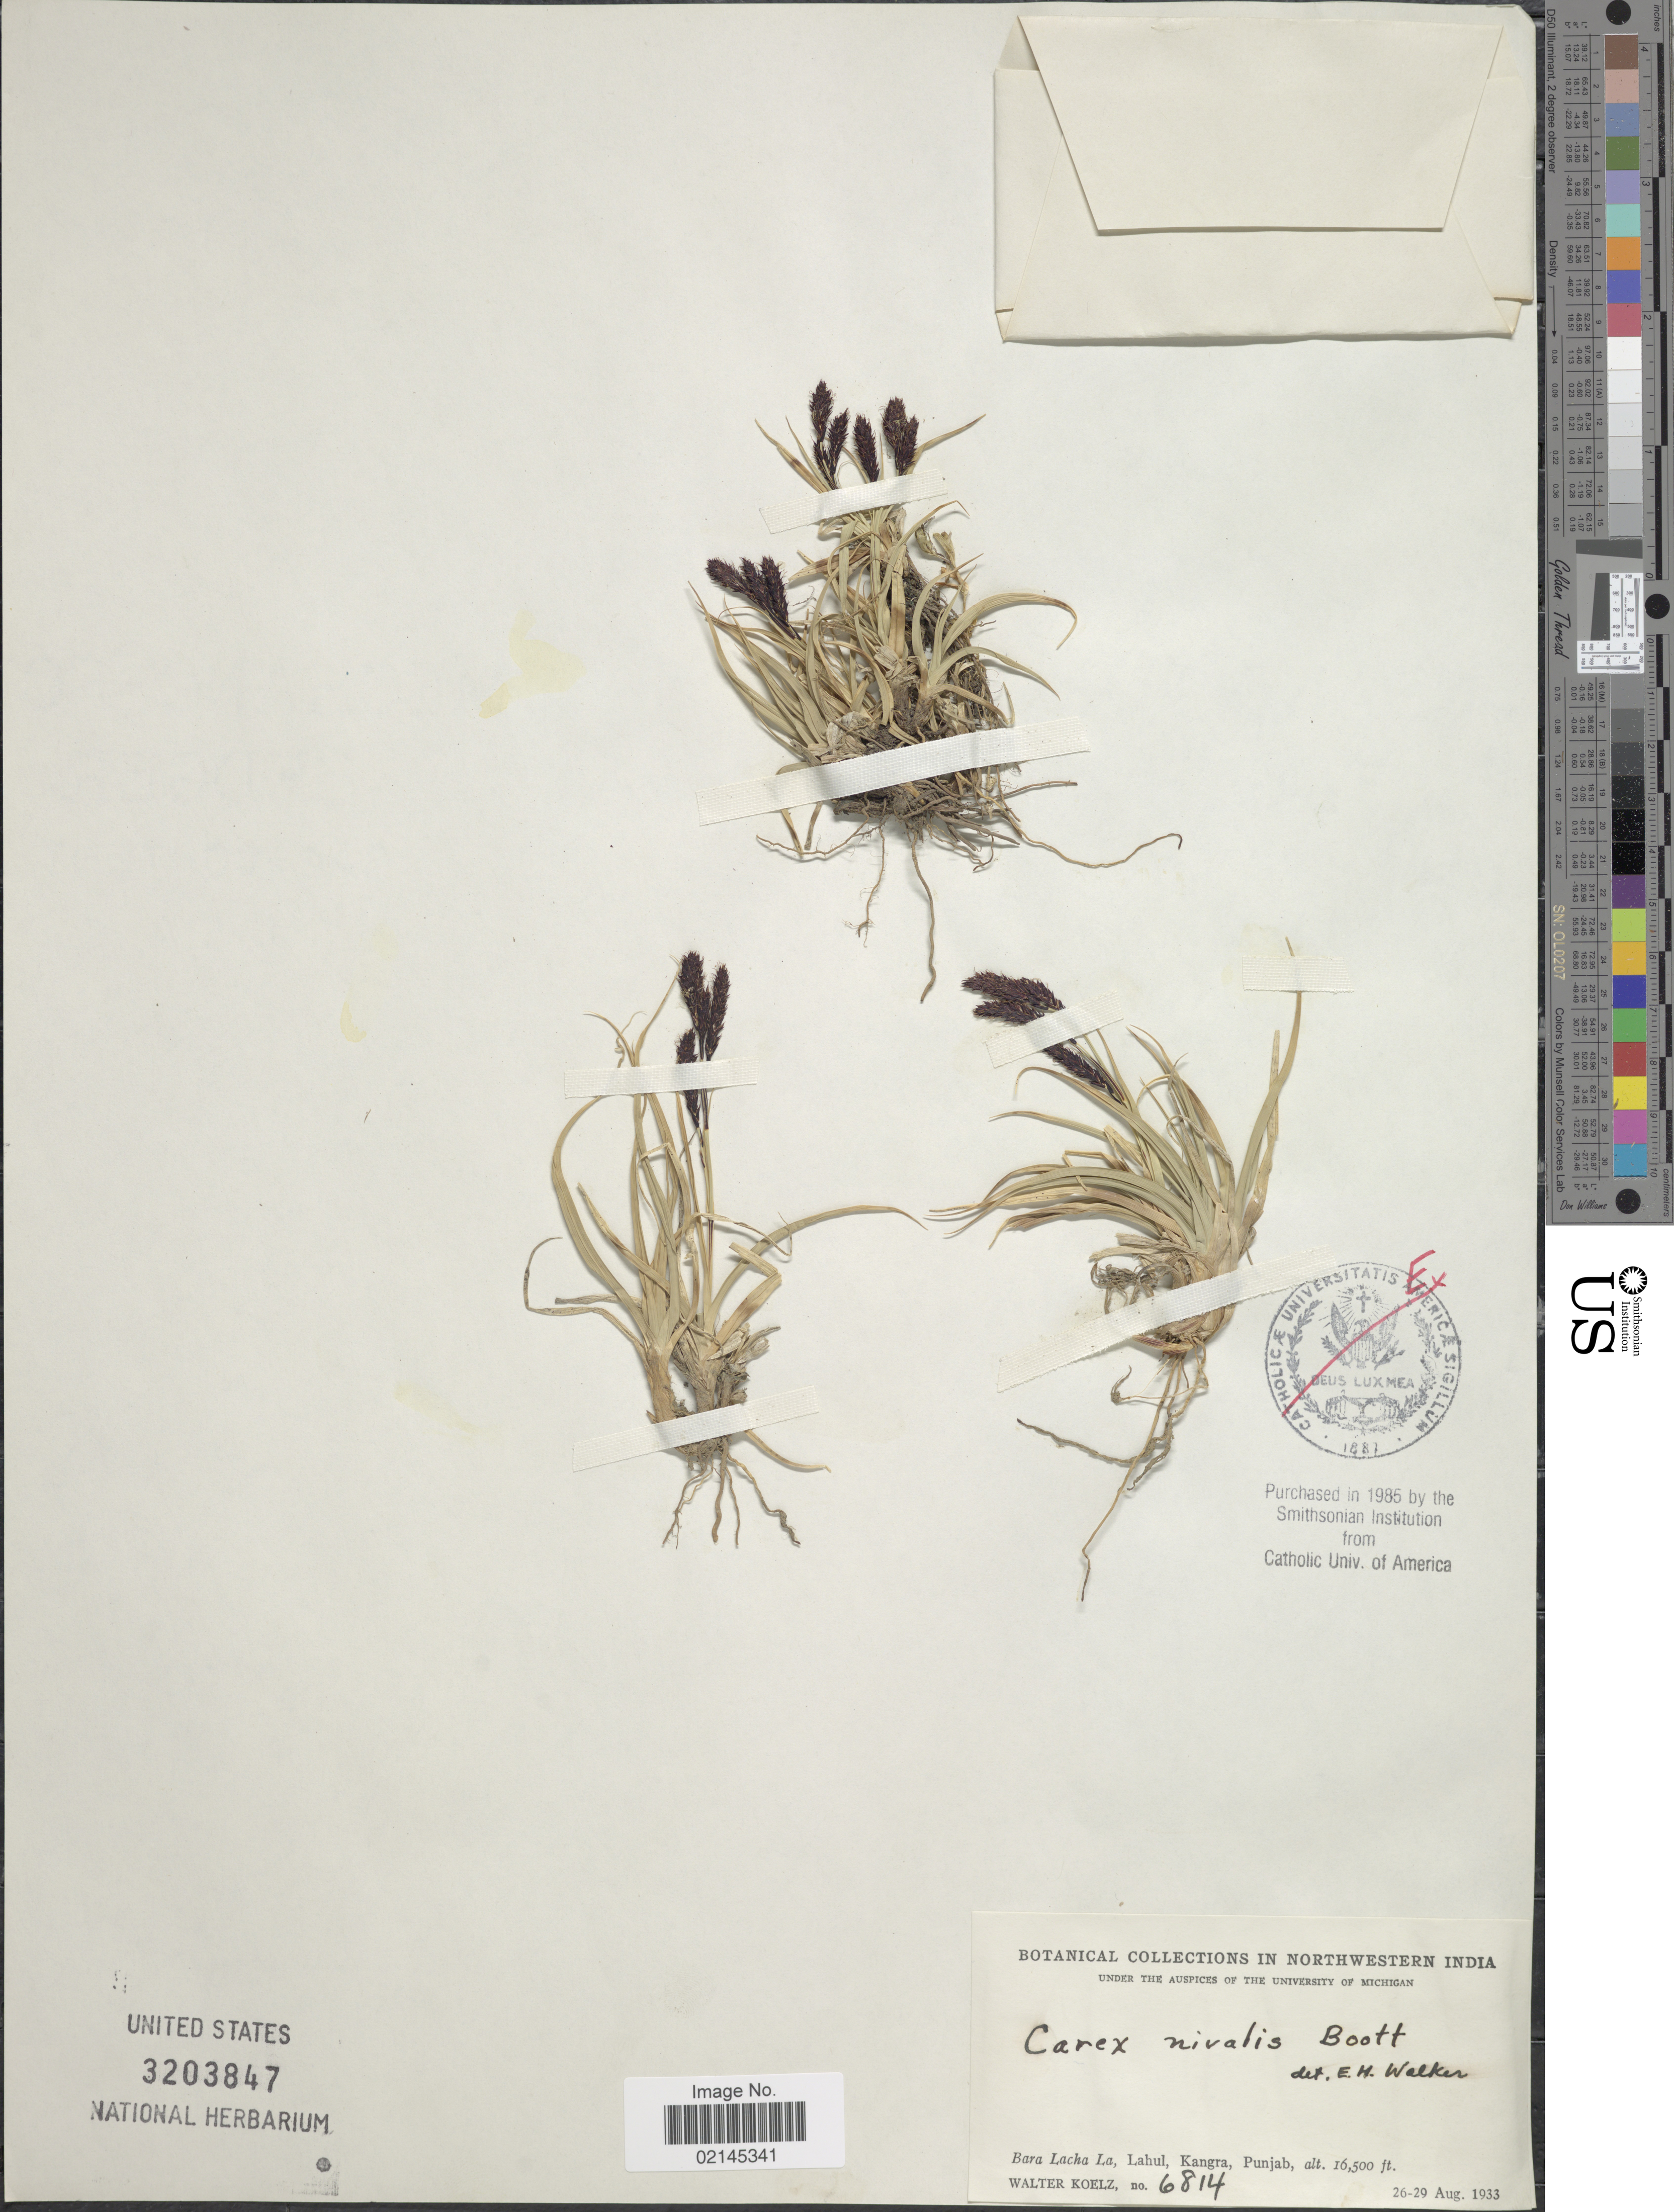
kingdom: Plantae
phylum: Tracheophyta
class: Liliopsida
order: Poales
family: Cyperaceae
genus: Carex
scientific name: Carex nivalis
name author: Boott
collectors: W. N. Koelz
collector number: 6814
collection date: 1933-08-26/1933-08-29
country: India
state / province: Punjab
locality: Northwestern India. Bara Lacha La, Lahul, Kangra, Punjab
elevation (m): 5029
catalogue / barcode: US 3203847